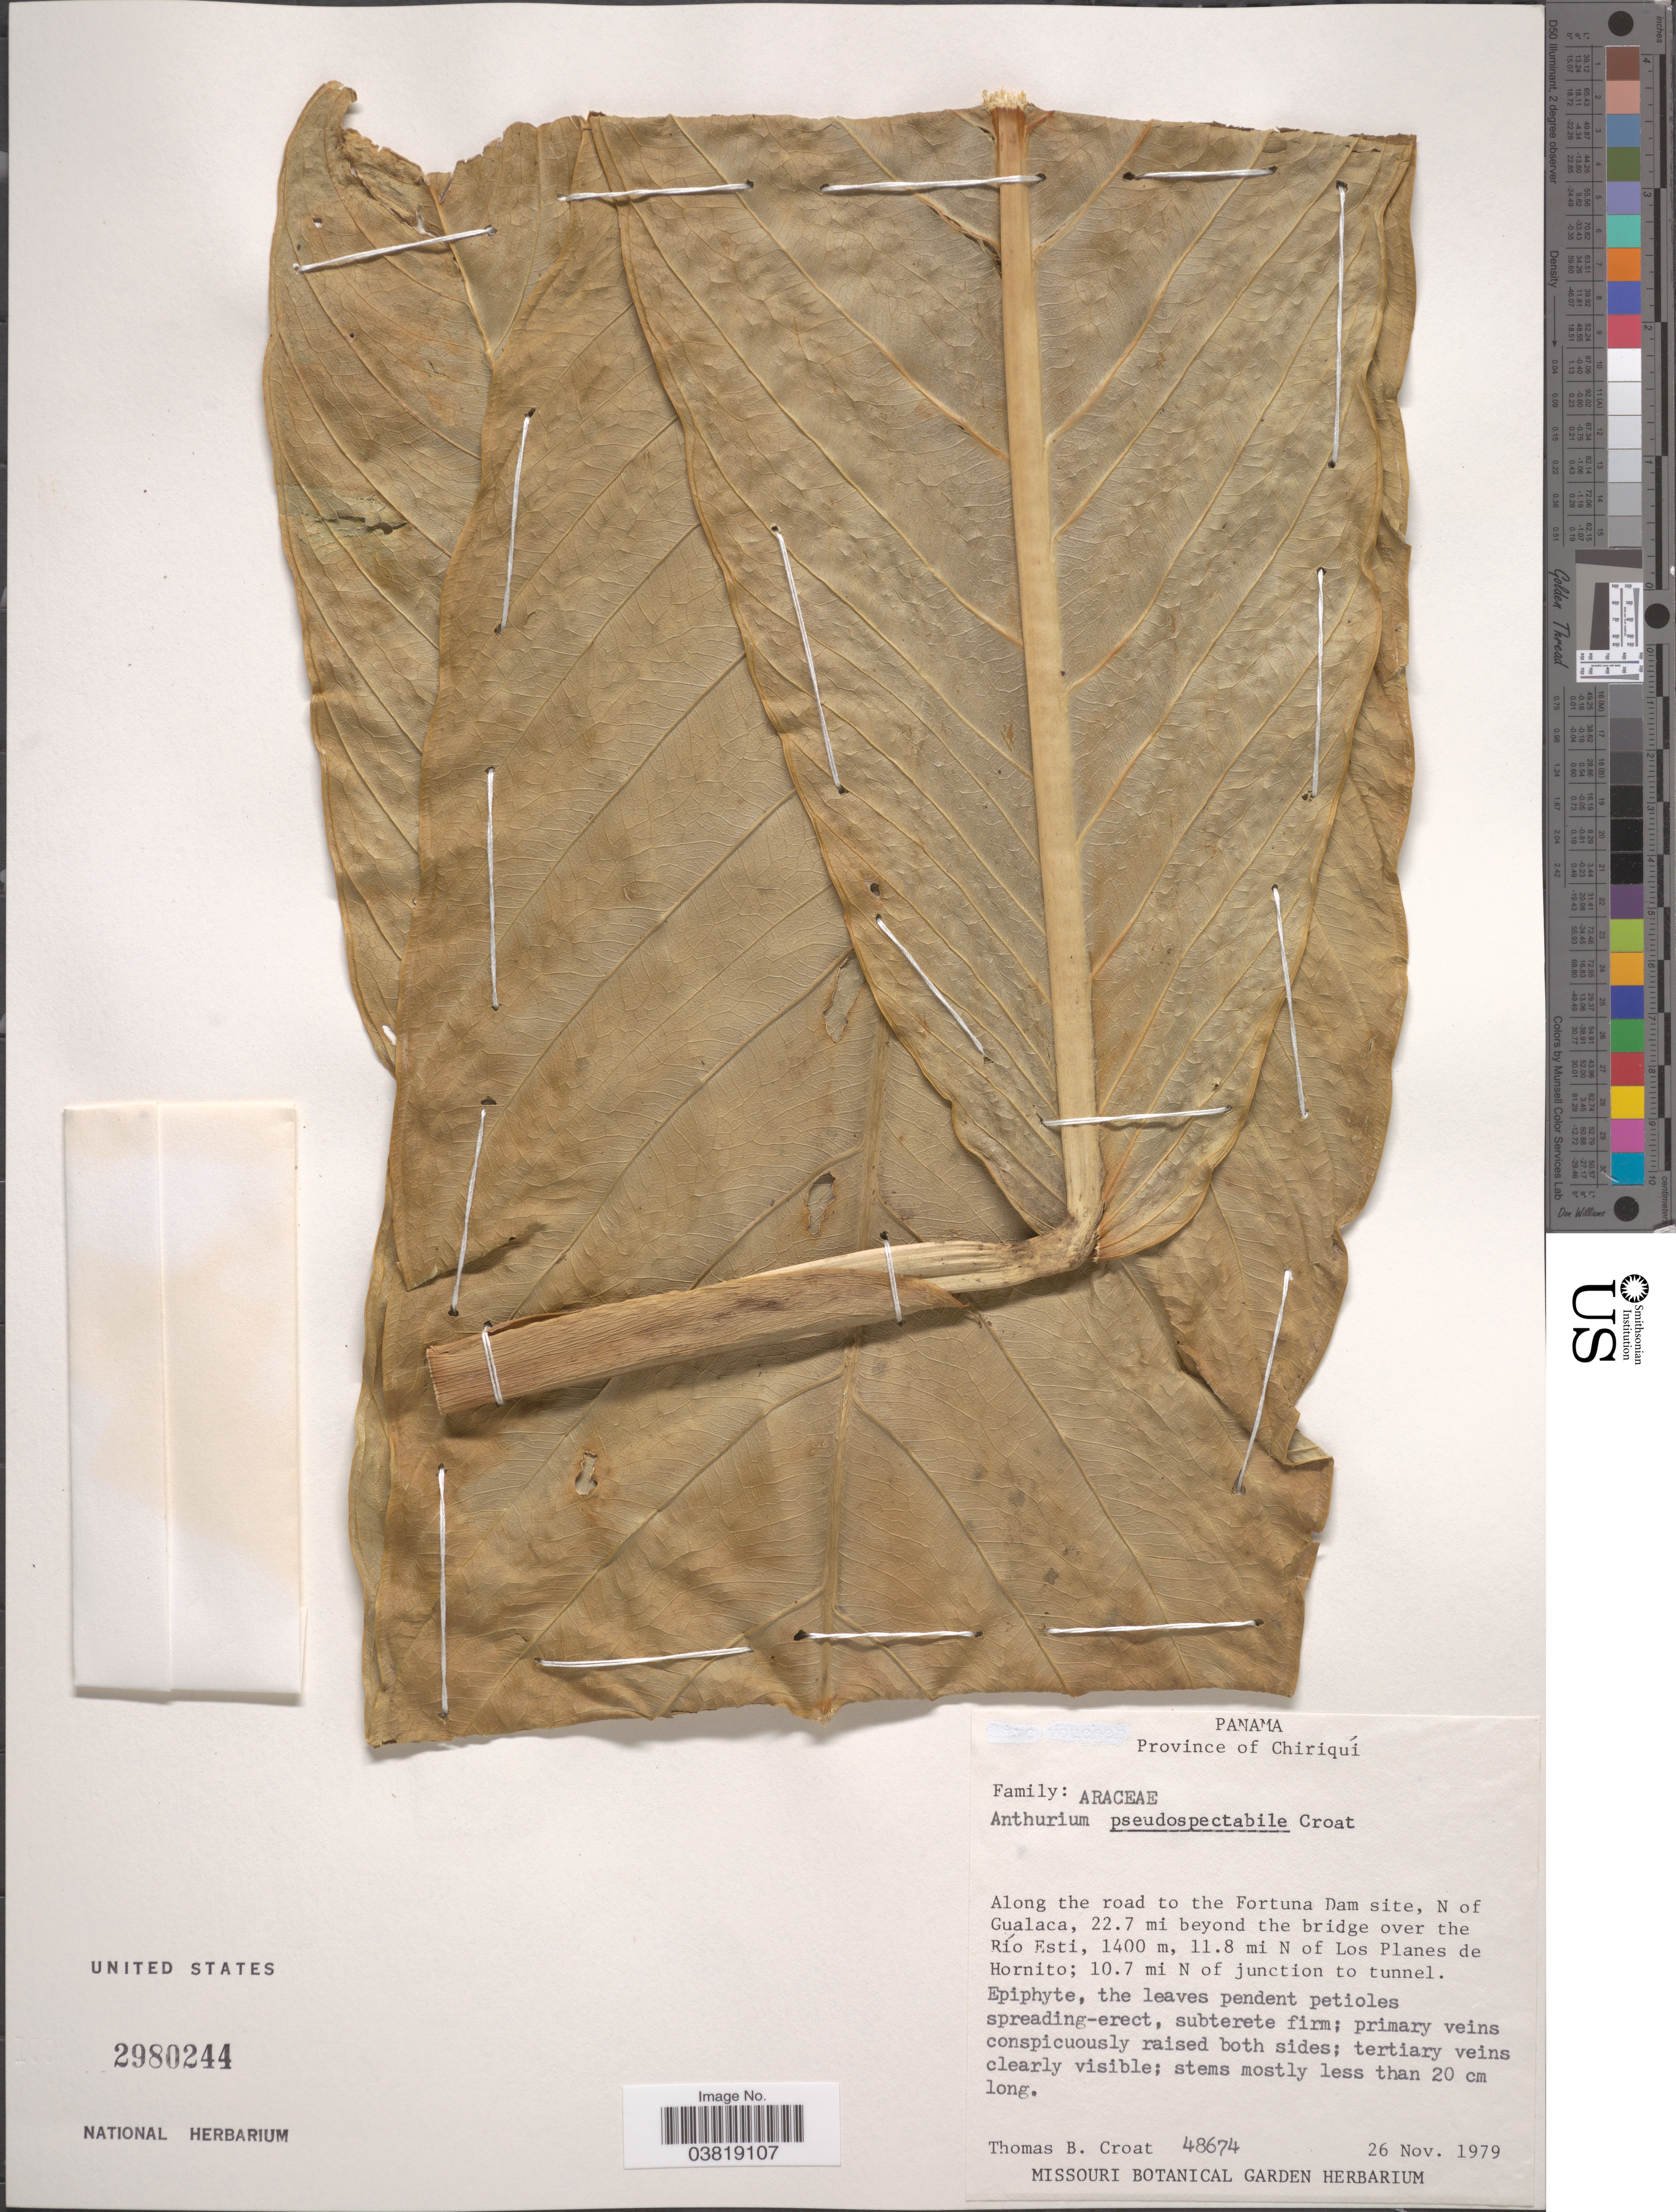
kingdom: Plantae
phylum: Tracheophyta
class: Liliopsida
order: Alismatales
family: Araceae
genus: Anthurium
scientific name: Anthurium pseudospectabile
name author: Croat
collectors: T. B. Croat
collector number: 48674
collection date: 1979-11-26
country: Panama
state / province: Chiriqui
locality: Province of Chiriquí. Along the road to the Fortuna Dam site, N of Gualaca, 22. 7 mi beyond the bridge over the Río Esti, 11.8 mi N of Los Planes de Hornito; 10.7 mi N of junction to tunnel.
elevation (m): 1400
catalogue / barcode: US 2980244